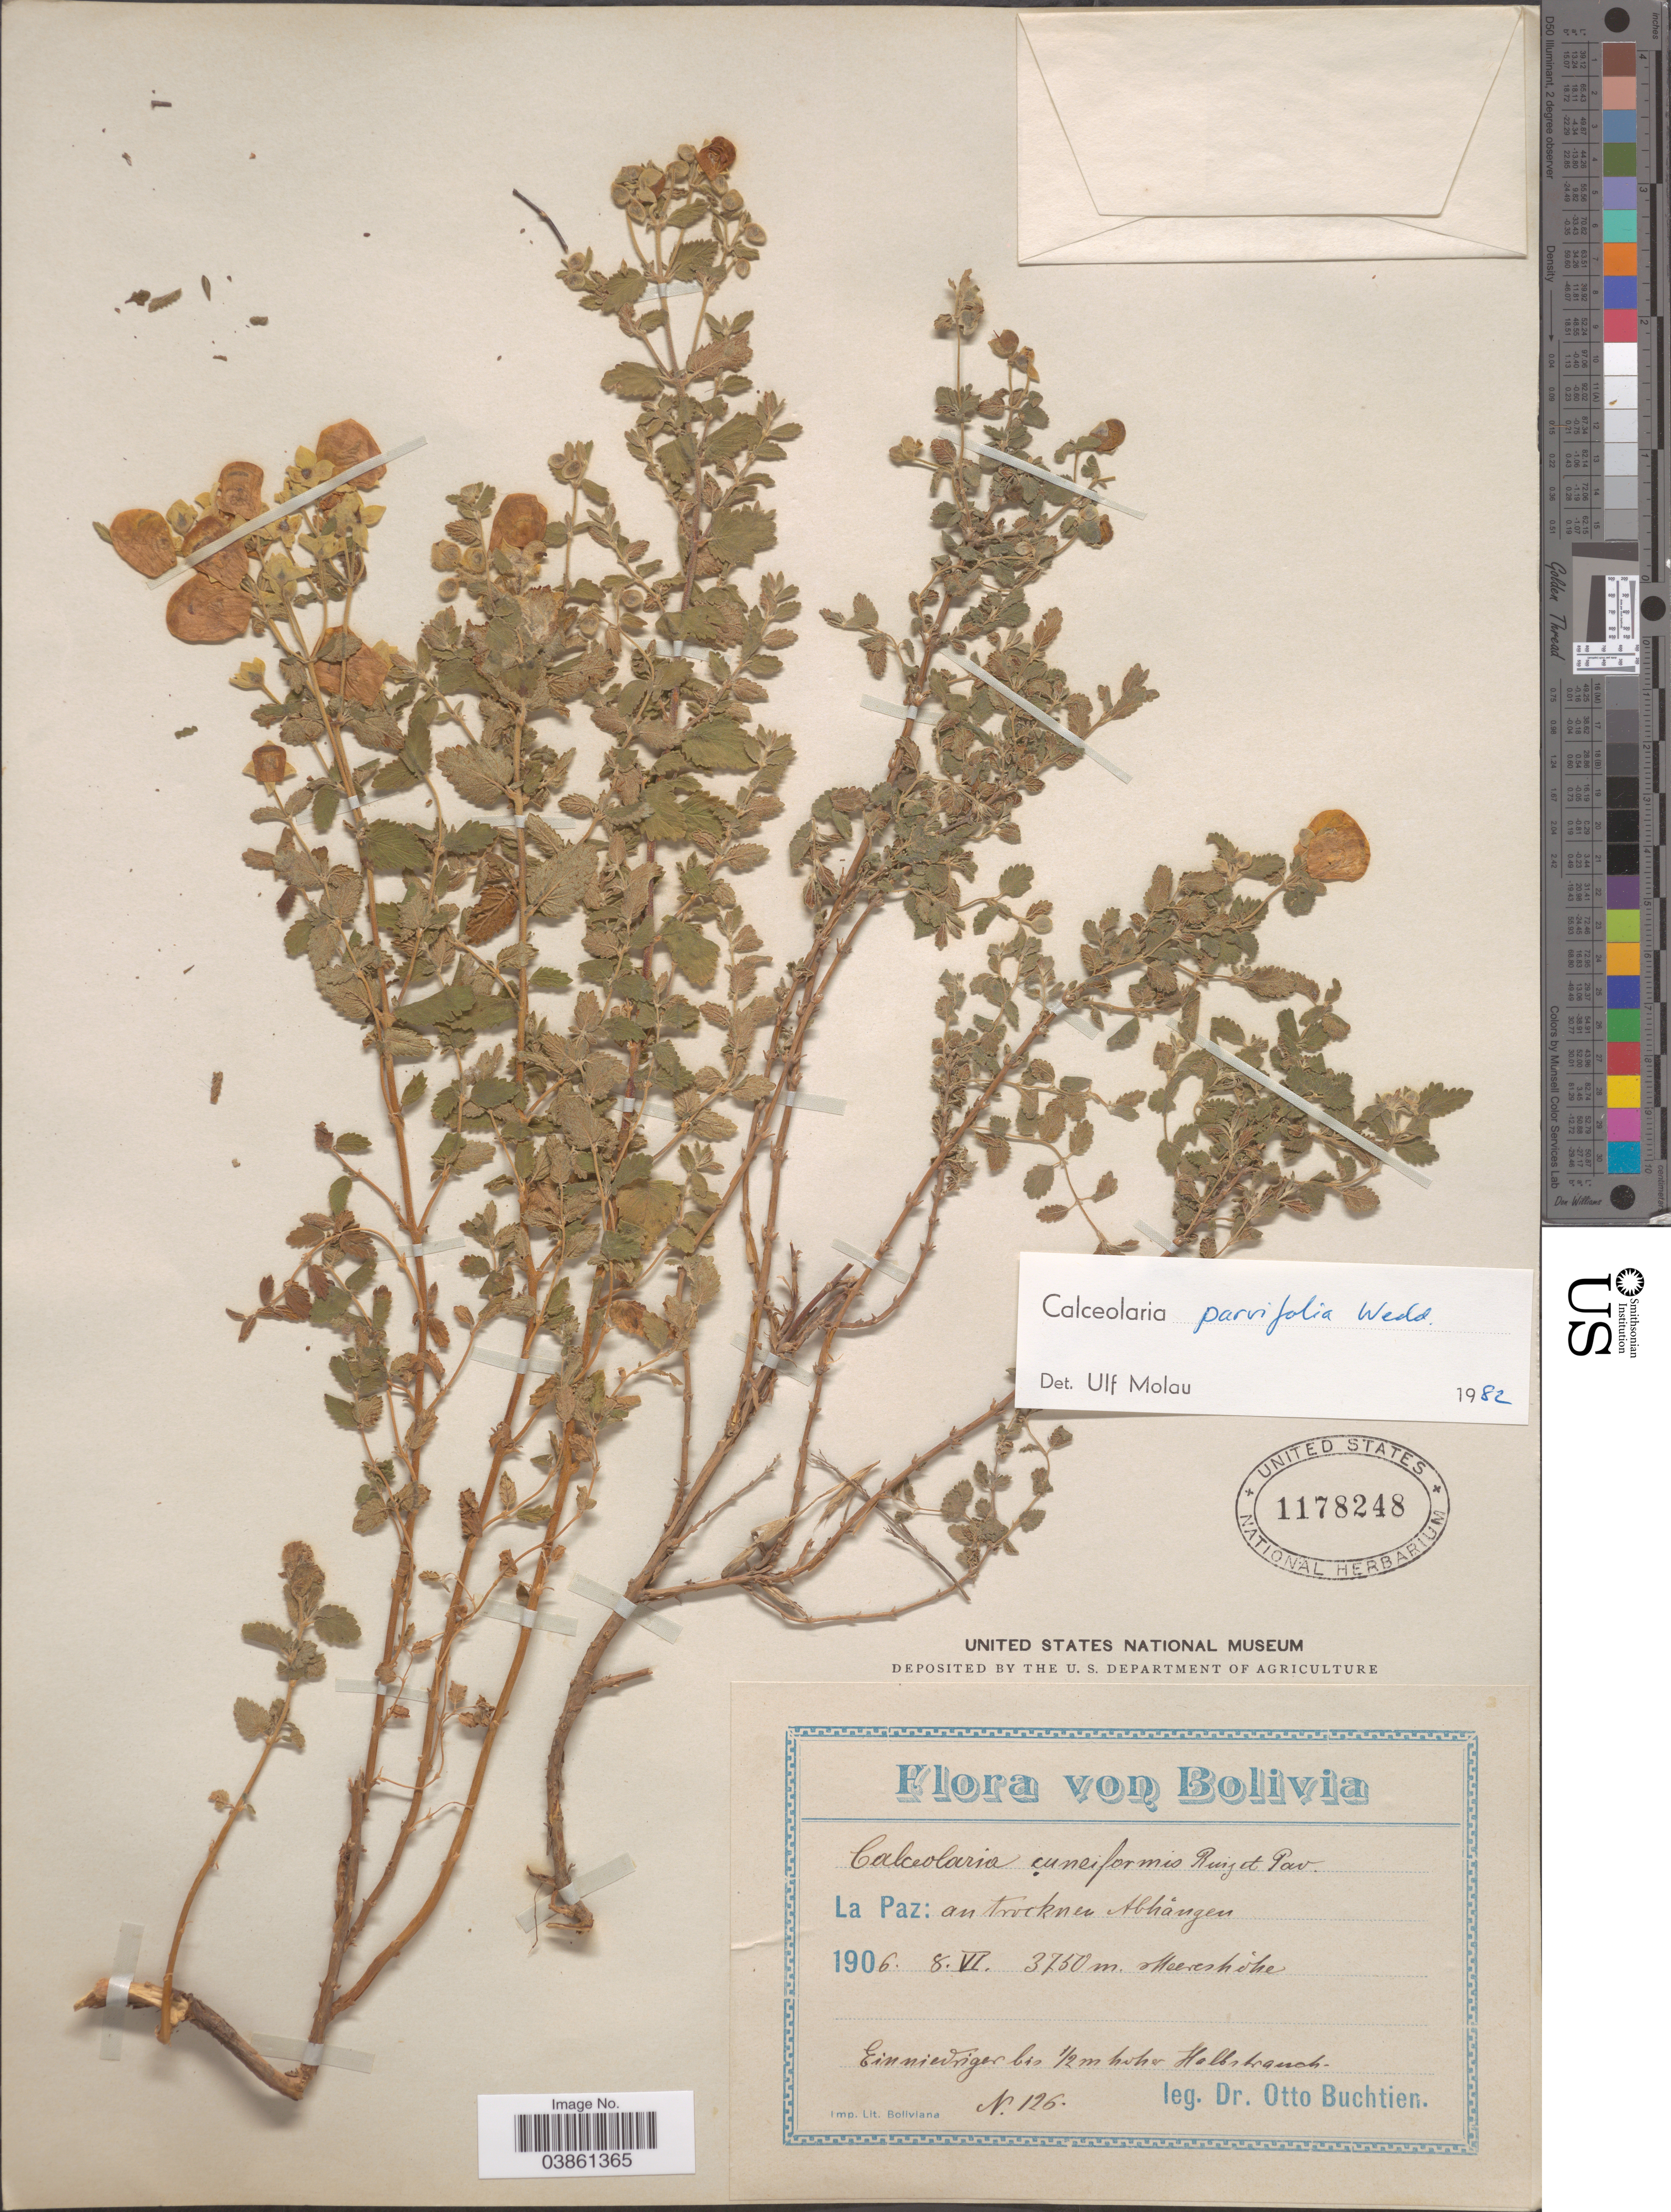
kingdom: Plantae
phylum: Tracheophyta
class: Magnoliopsida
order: Lamiales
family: Calceolariaceae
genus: Calceolaria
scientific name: Calceolaria parvifolia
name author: Wedd.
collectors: O. Buchtien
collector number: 126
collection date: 1906-06-08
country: Bolivia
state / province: La Paz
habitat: trockner abhänge. meershohe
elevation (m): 3750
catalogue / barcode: US 1178248